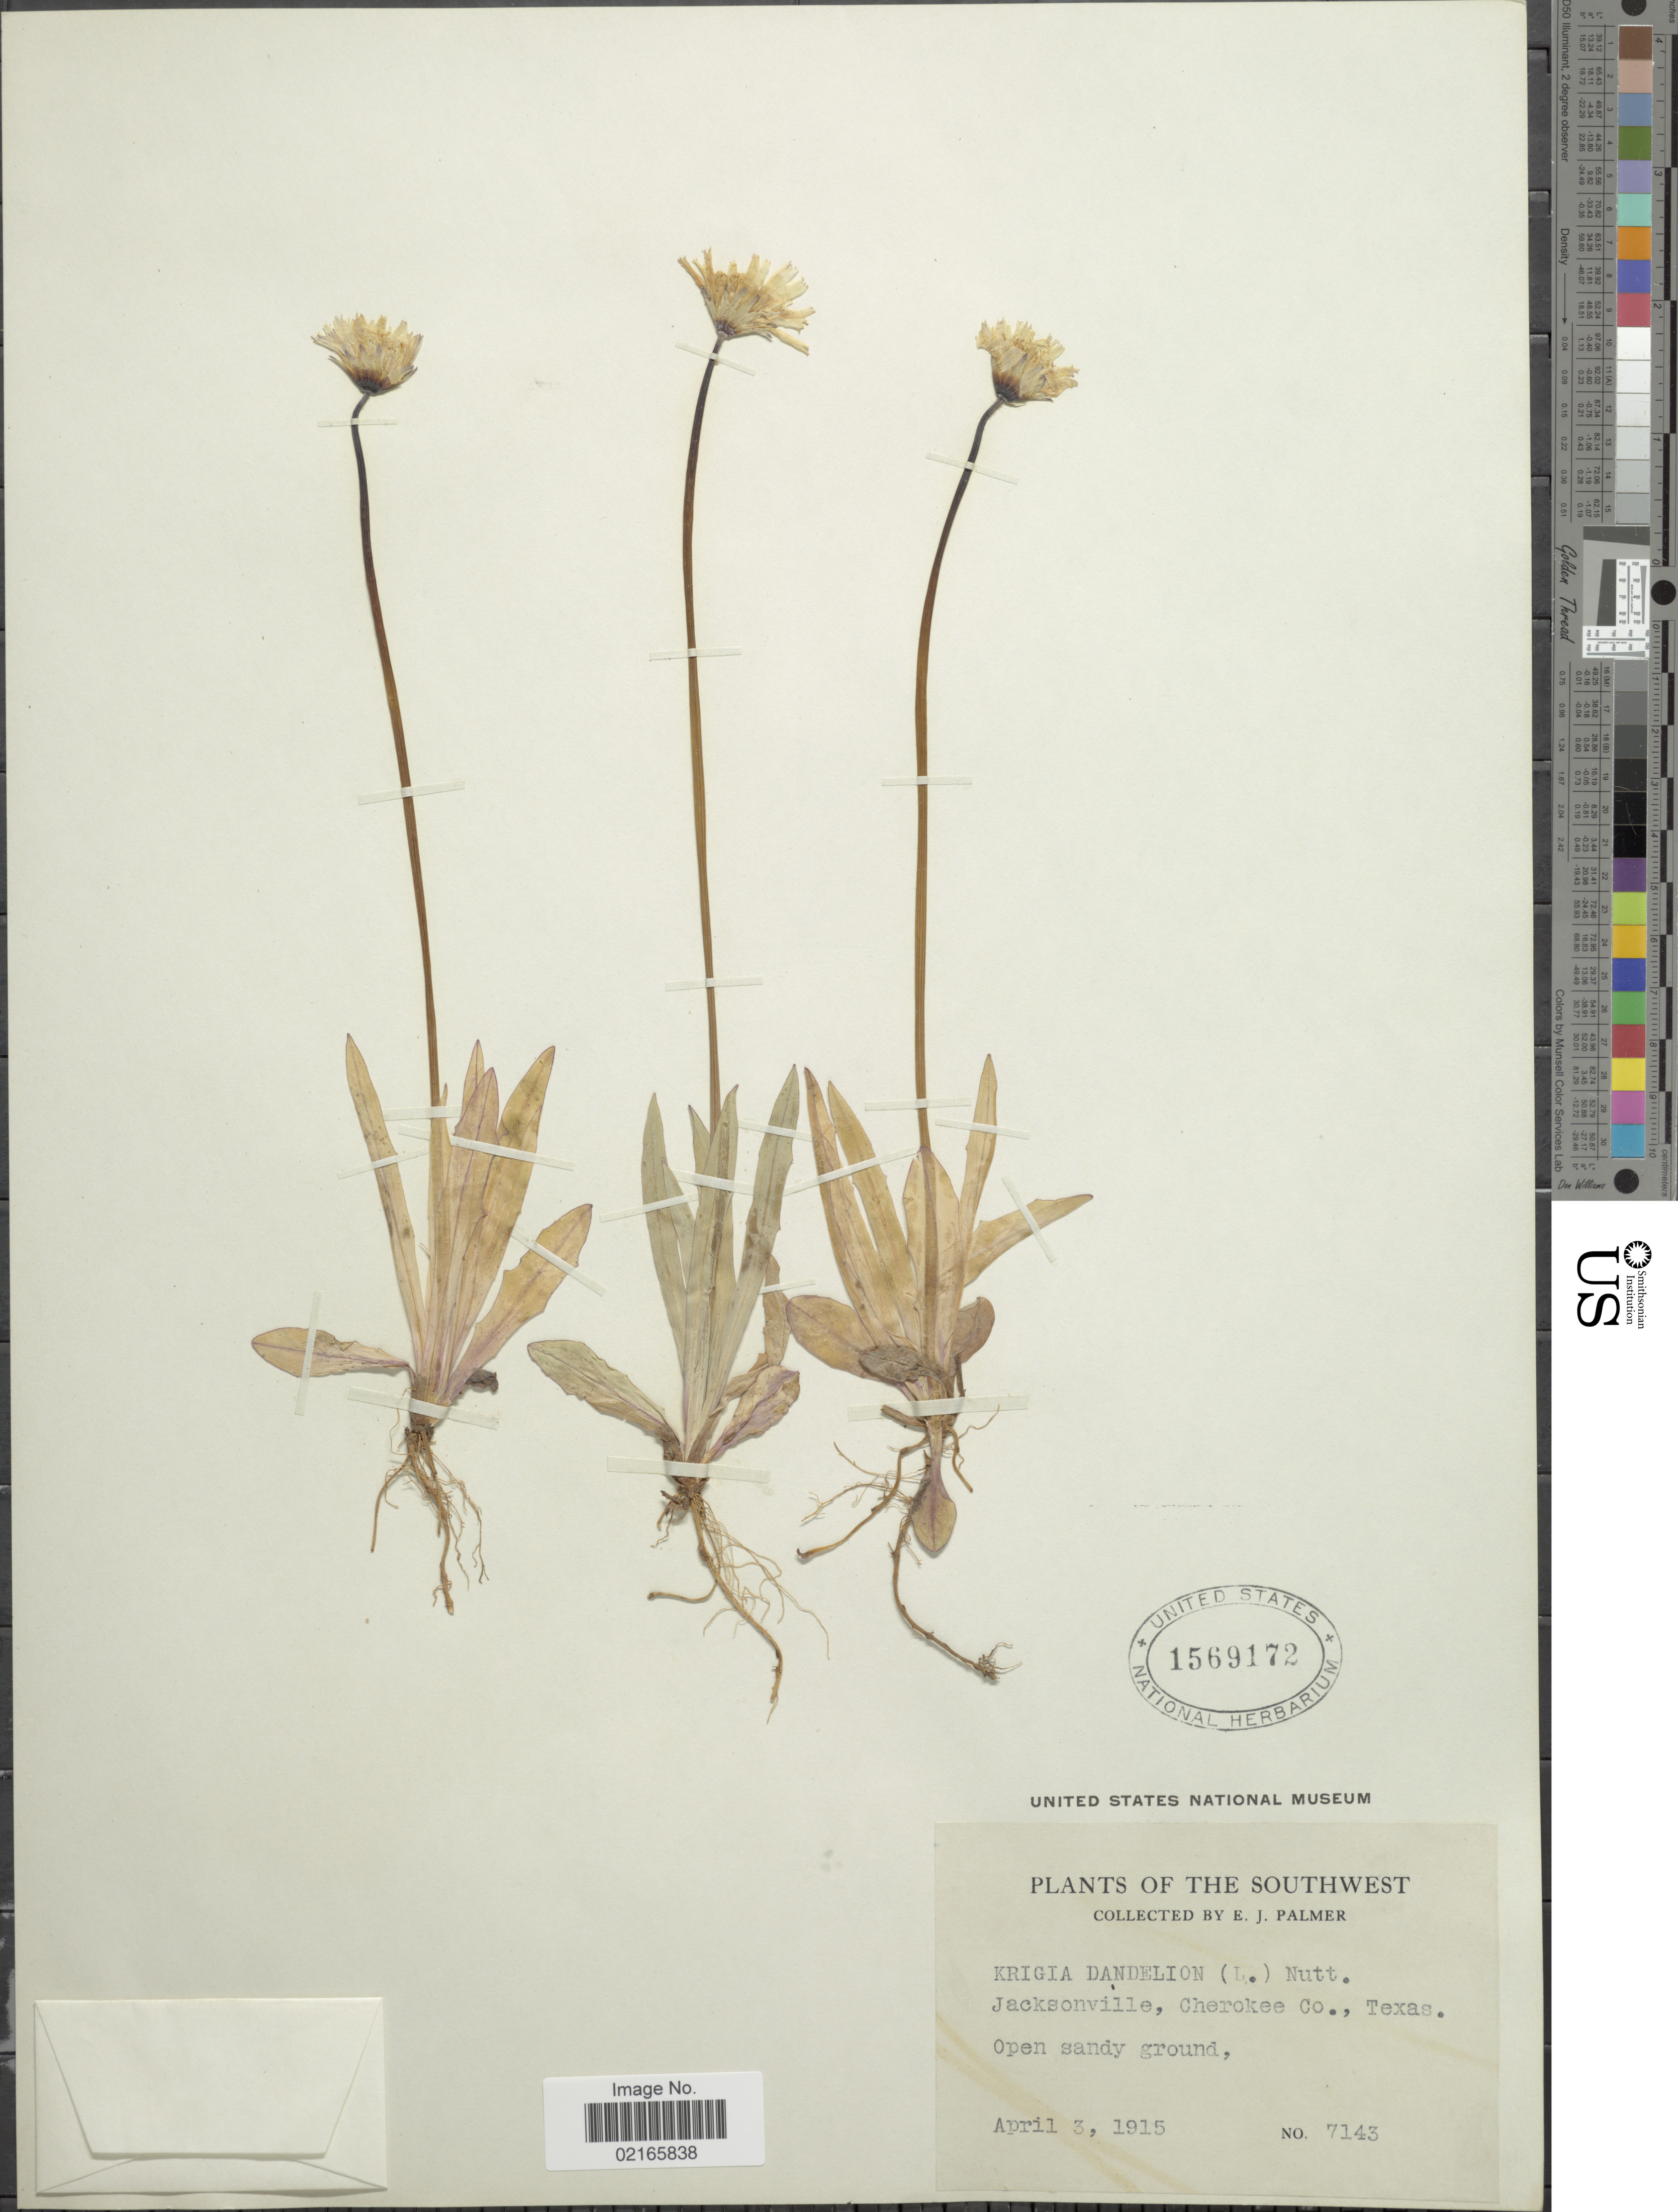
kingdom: Plantae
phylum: Tracheophyta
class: Magnoliopsida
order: Asterales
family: Asteraceae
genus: Krigia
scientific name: Krigia dandelion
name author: (L.) Nutt.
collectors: E. J. Palmer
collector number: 7143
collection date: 1915-04-03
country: United States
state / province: Texas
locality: Southwest, Jacksonville, Cherokee Co., open sandy ground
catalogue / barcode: US 1569172